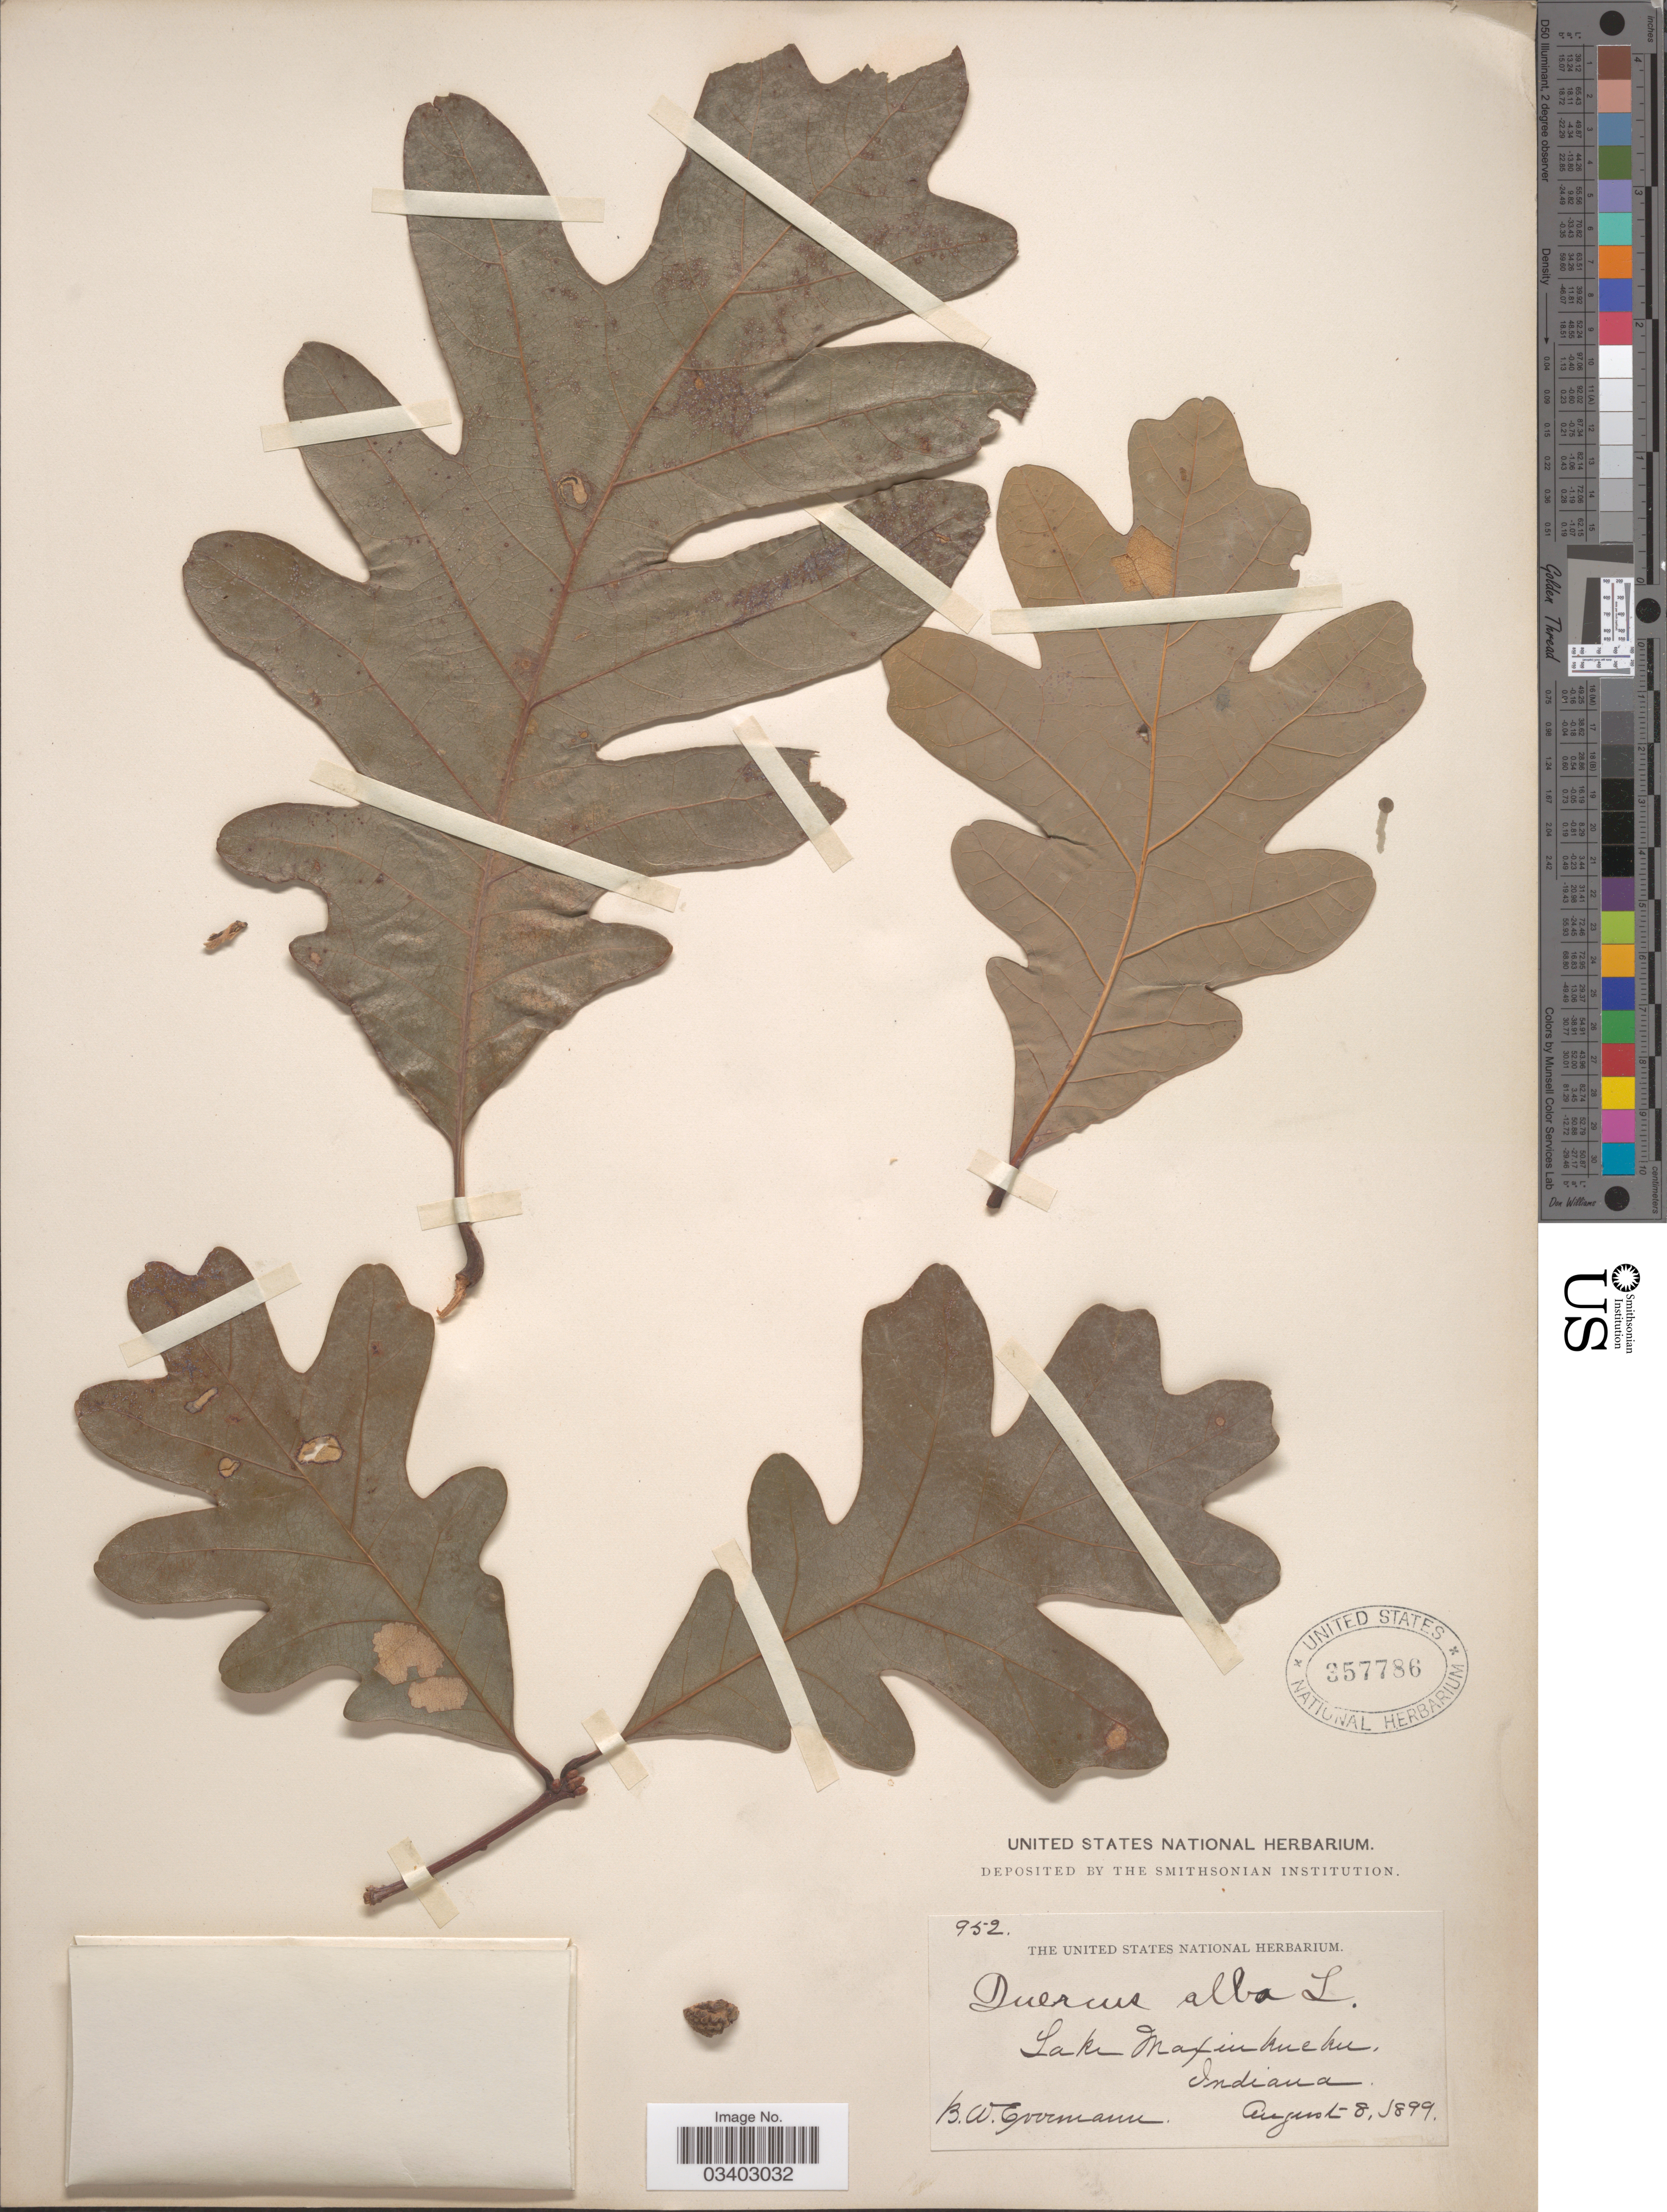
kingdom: Plantae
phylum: Tracheophyta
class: Magnoliopsida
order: Fagales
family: Fagaceae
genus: Quercus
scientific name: Quercus alba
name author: L.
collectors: B. W. Evermann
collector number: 952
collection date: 1899-08-08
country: United States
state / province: Indiana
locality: Lake Maxinkuckee.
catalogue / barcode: US 357786